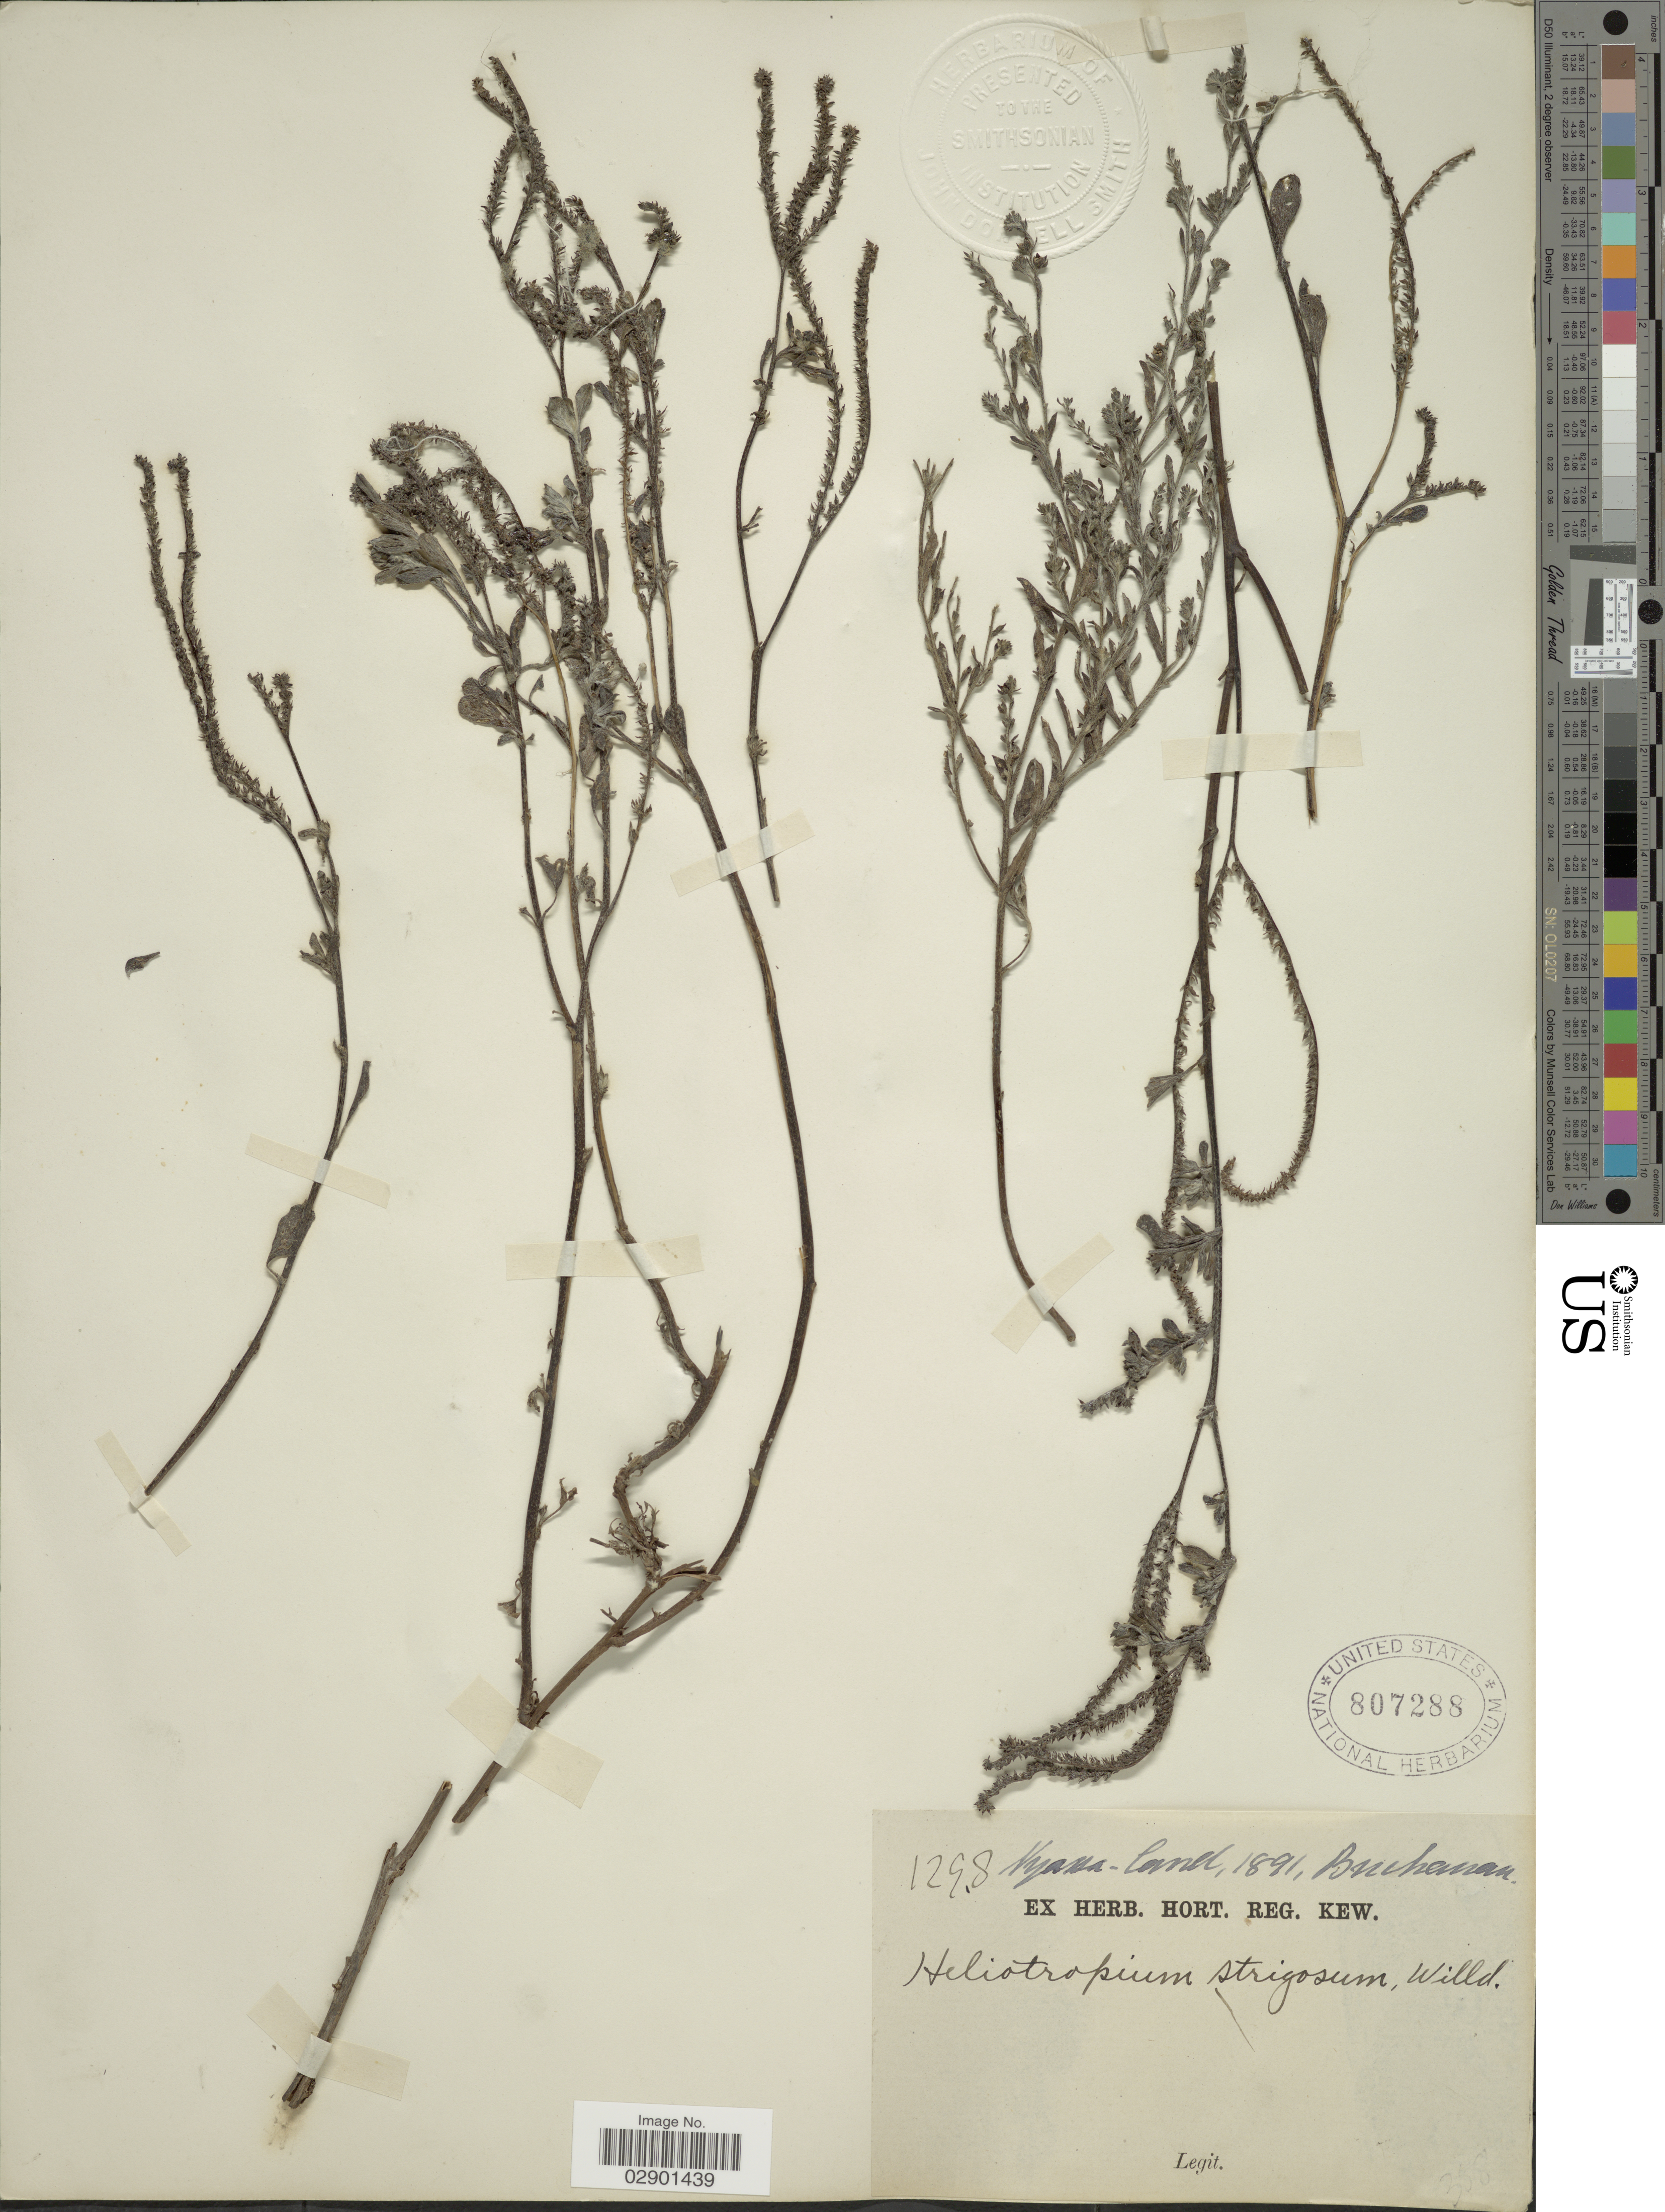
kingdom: Plantae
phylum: Tracheophyta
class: Magnoliopsida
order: Boraginales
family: Heliotropiaceae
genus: Heliotropium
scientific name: Heliotropium strigosum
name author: Willd.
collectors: -. Buchanan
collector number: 1298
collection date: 1891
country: Malawi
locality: Nyasa-land.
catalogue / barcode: US 807288